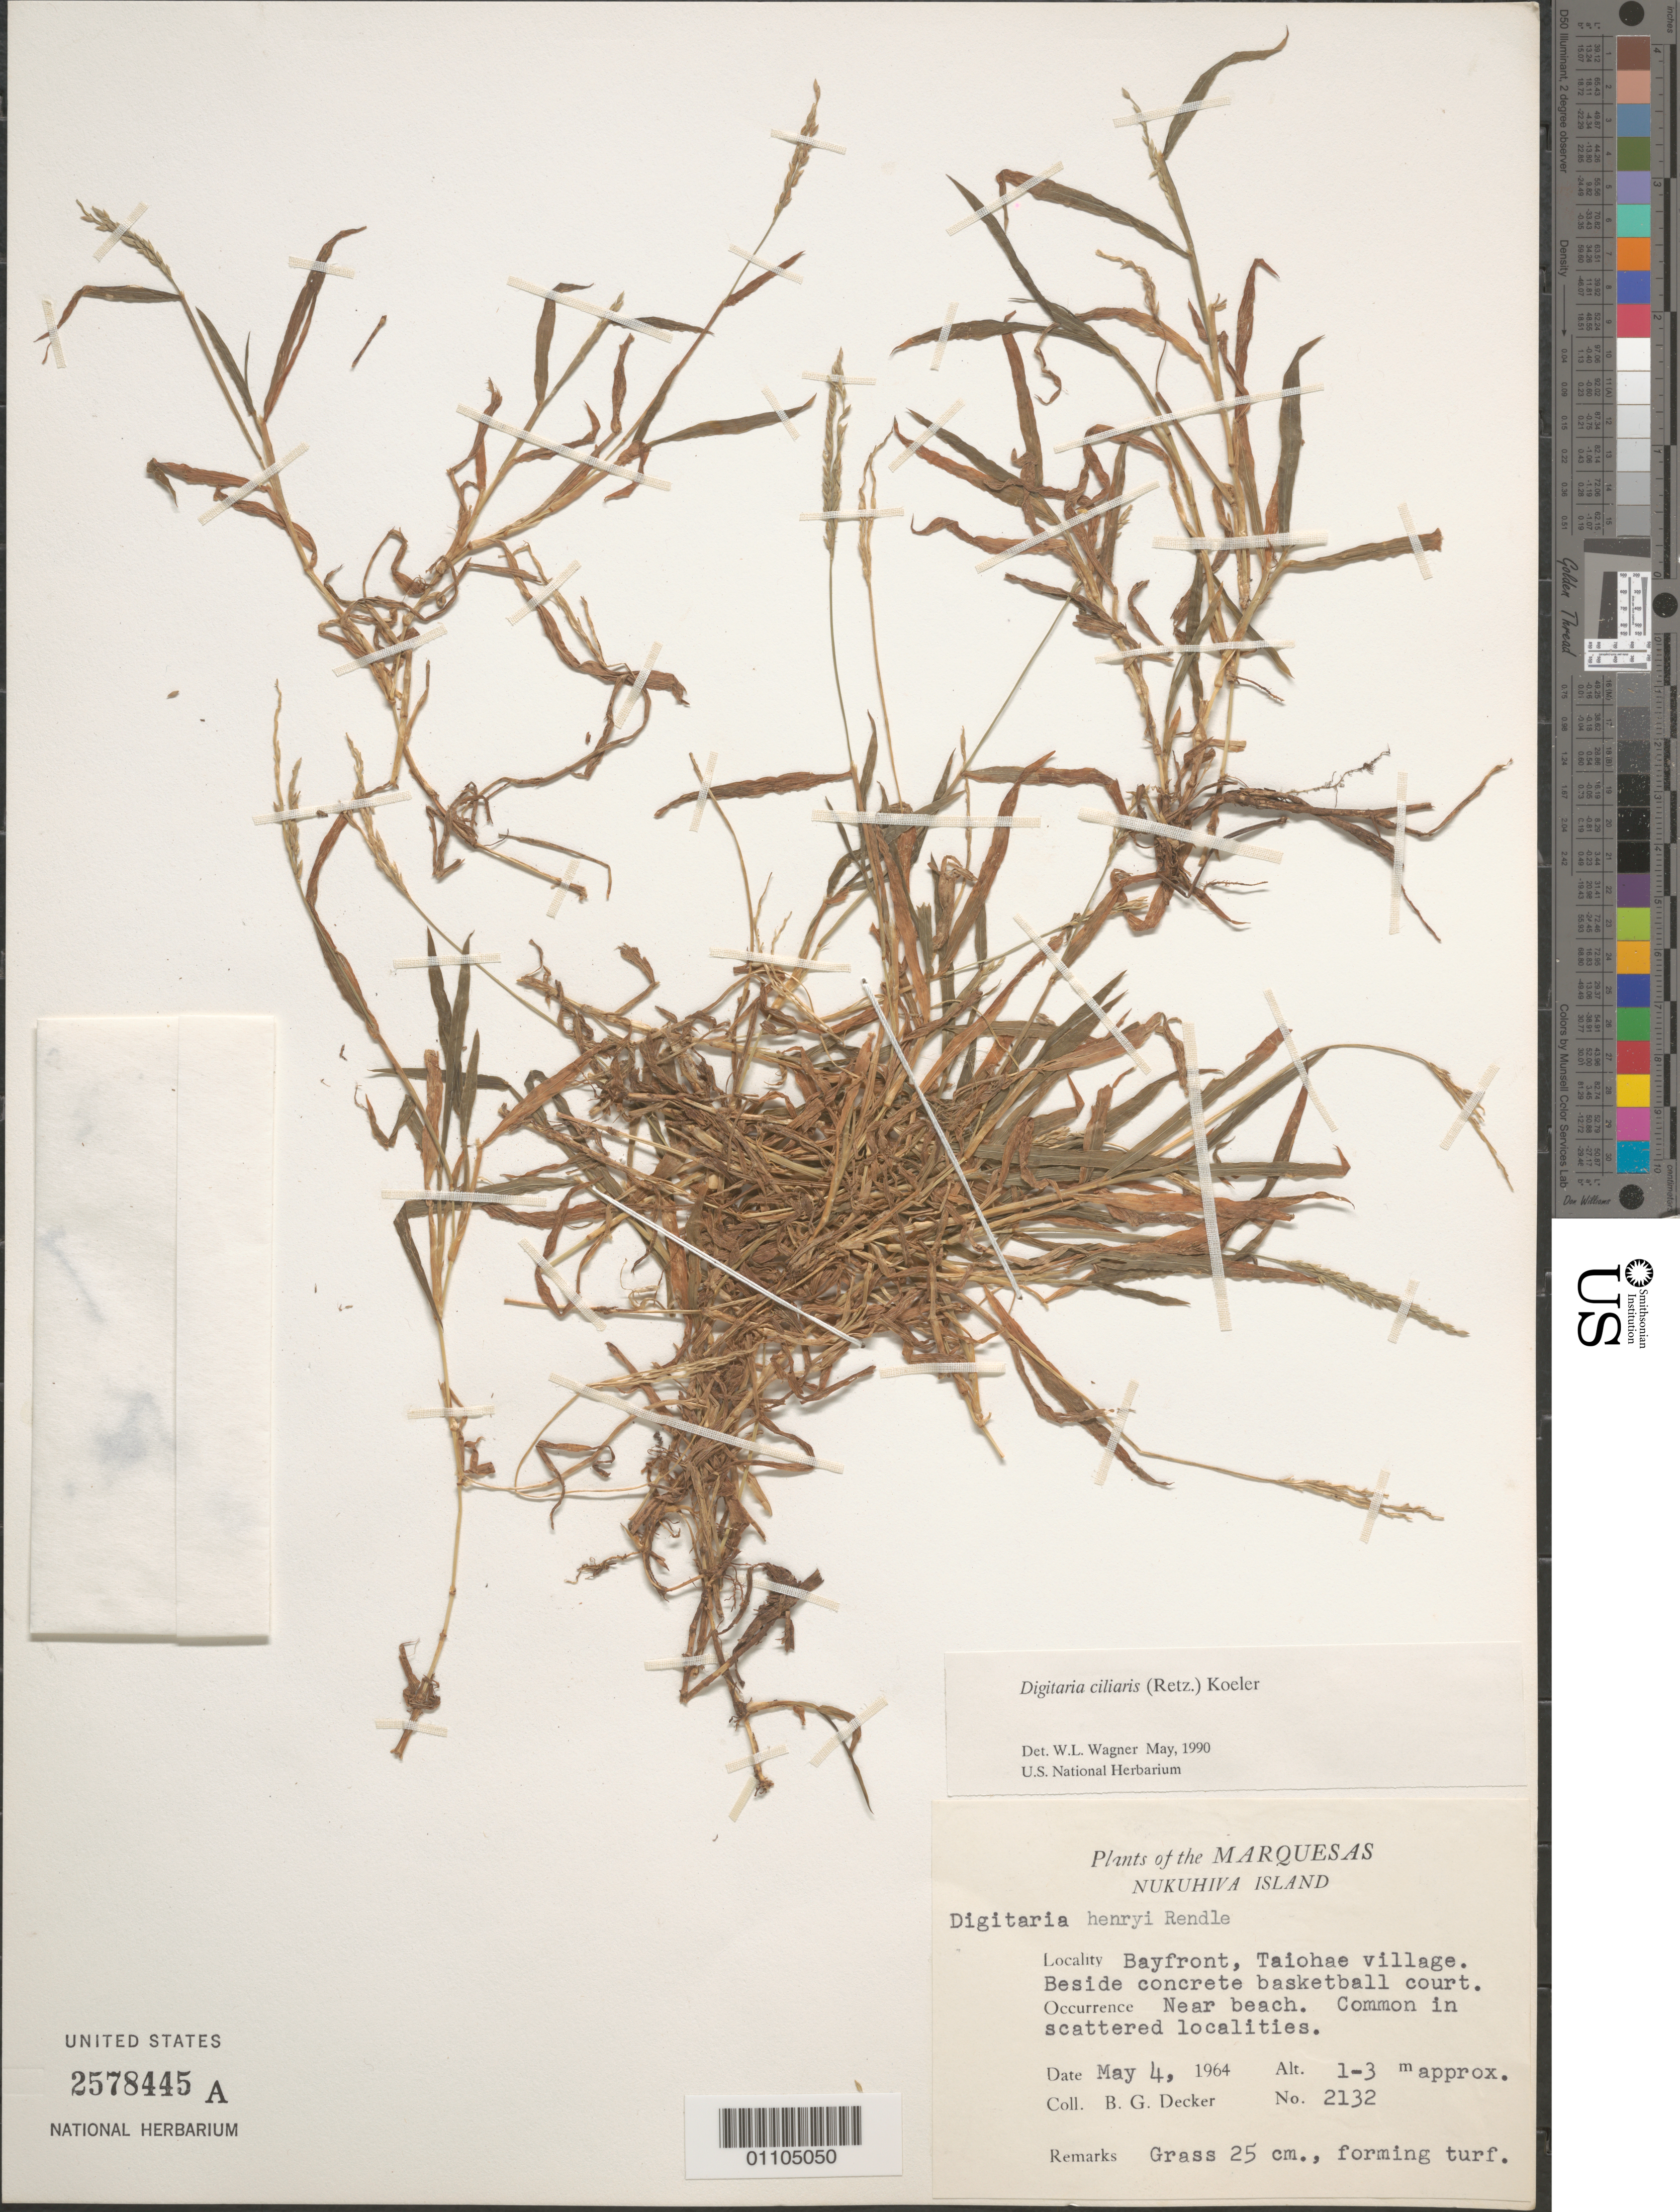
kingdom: Plantae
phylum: Tracheophyta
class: Liliopsida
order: Poales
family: Poaceae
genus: Digitaria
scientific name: Digitaria ciliaris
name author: (Retz.) Koeler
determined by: Wagner, W. L., (BOT), Smithsonian Institution - National Museum of Natural History (UNITED STATES)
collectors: B. G. Decker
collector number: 2132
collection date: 1964-05-04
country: French Polynesia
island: Nuku Hiva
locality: Taiohae village, bayfront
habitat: Near beach, beside concrete basketball court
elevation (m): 1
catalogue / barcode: US 2578445A